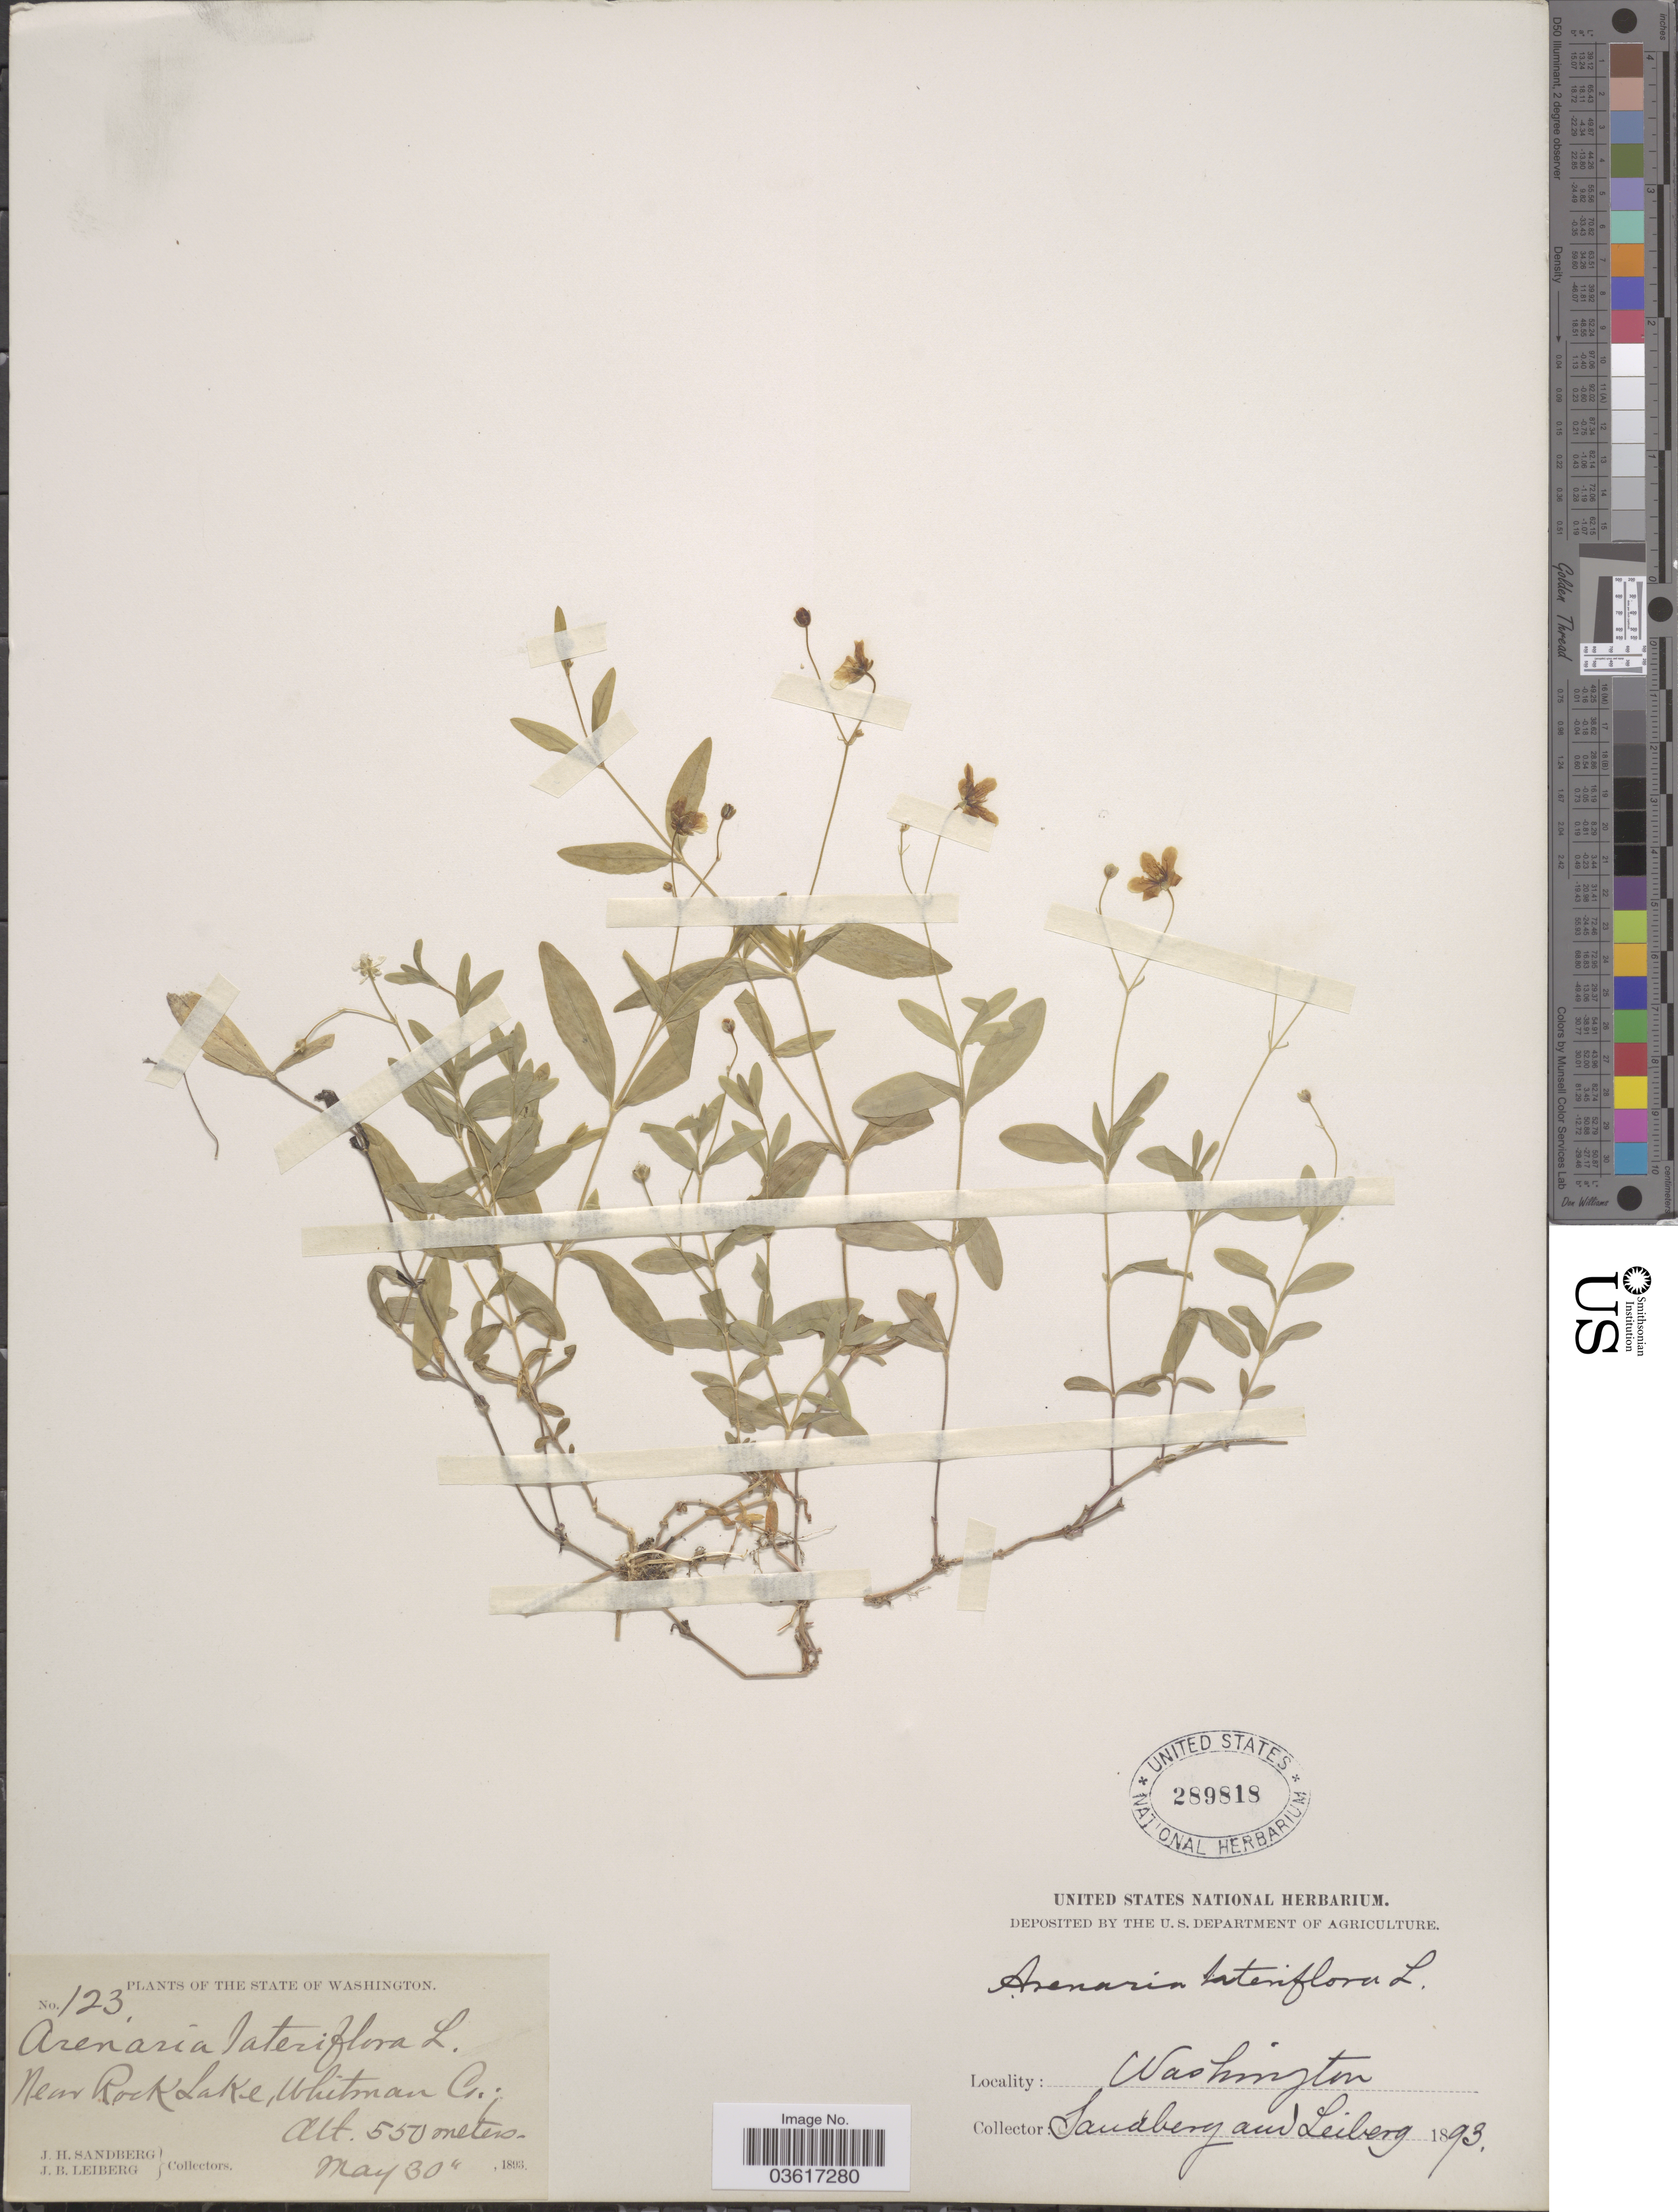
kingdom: Plantae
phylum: Tracheophyta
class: Magnoliopsida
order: Caryophyllales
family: Caryophyllaceae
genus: Moehringia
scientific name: Moehringia lateriflora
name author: (L.) Fenzl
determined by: Strong, Mark T., (BOT), Smithsonian Institution - National Museum of Natural History (UNITED STATES)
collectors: J. H. Sandberg & J. B. Leiberg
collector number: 123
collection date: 1893-05-30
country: United States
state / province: Washington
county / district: Whitman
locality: Near Rock Lake, Whitman Co.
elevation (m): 550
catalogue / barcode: US 289818